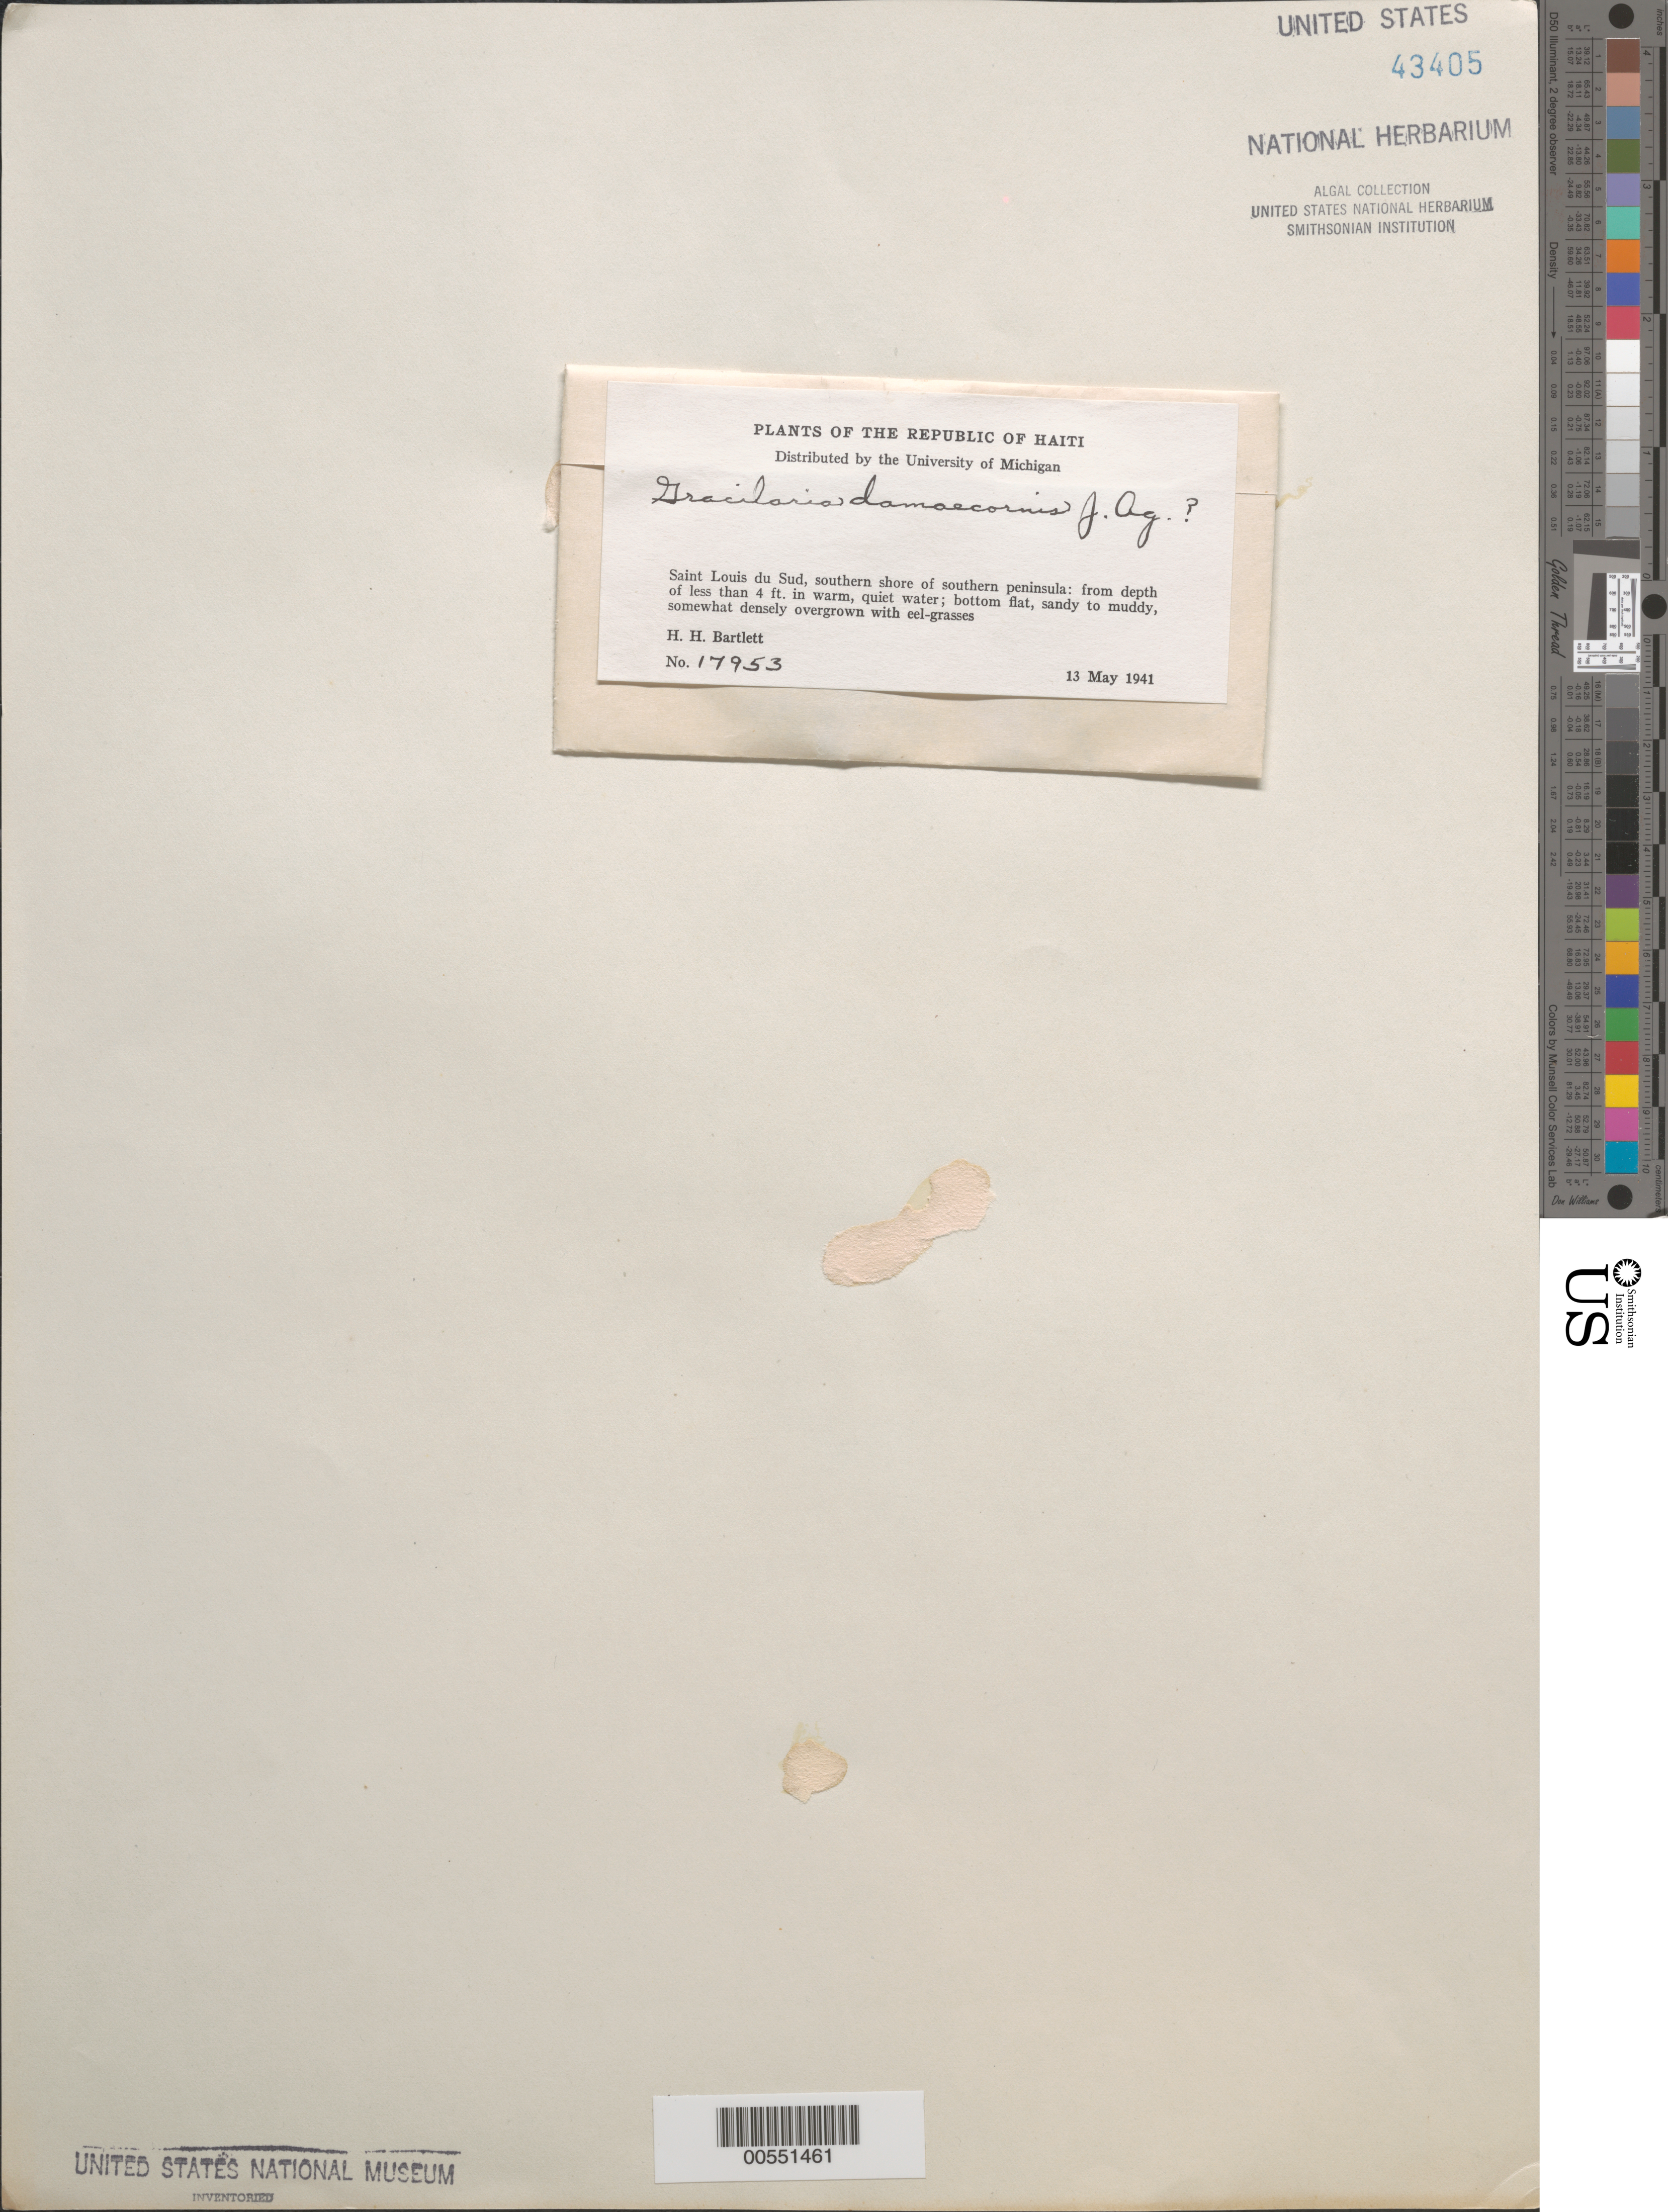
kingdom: Plantae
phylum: Rhodophyta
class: Florideophyceae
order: Gracilariales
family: Gracilariaceae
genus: Gracilaria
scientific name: Gracilaria damaecornis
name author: J. Agardh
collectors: H. H. Bartlett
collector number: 17953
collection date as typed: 13 May 1941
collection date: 1941-05-13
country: Haiti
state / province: Sud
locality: Saint-Louis-du-Sud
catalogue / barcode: US 43405